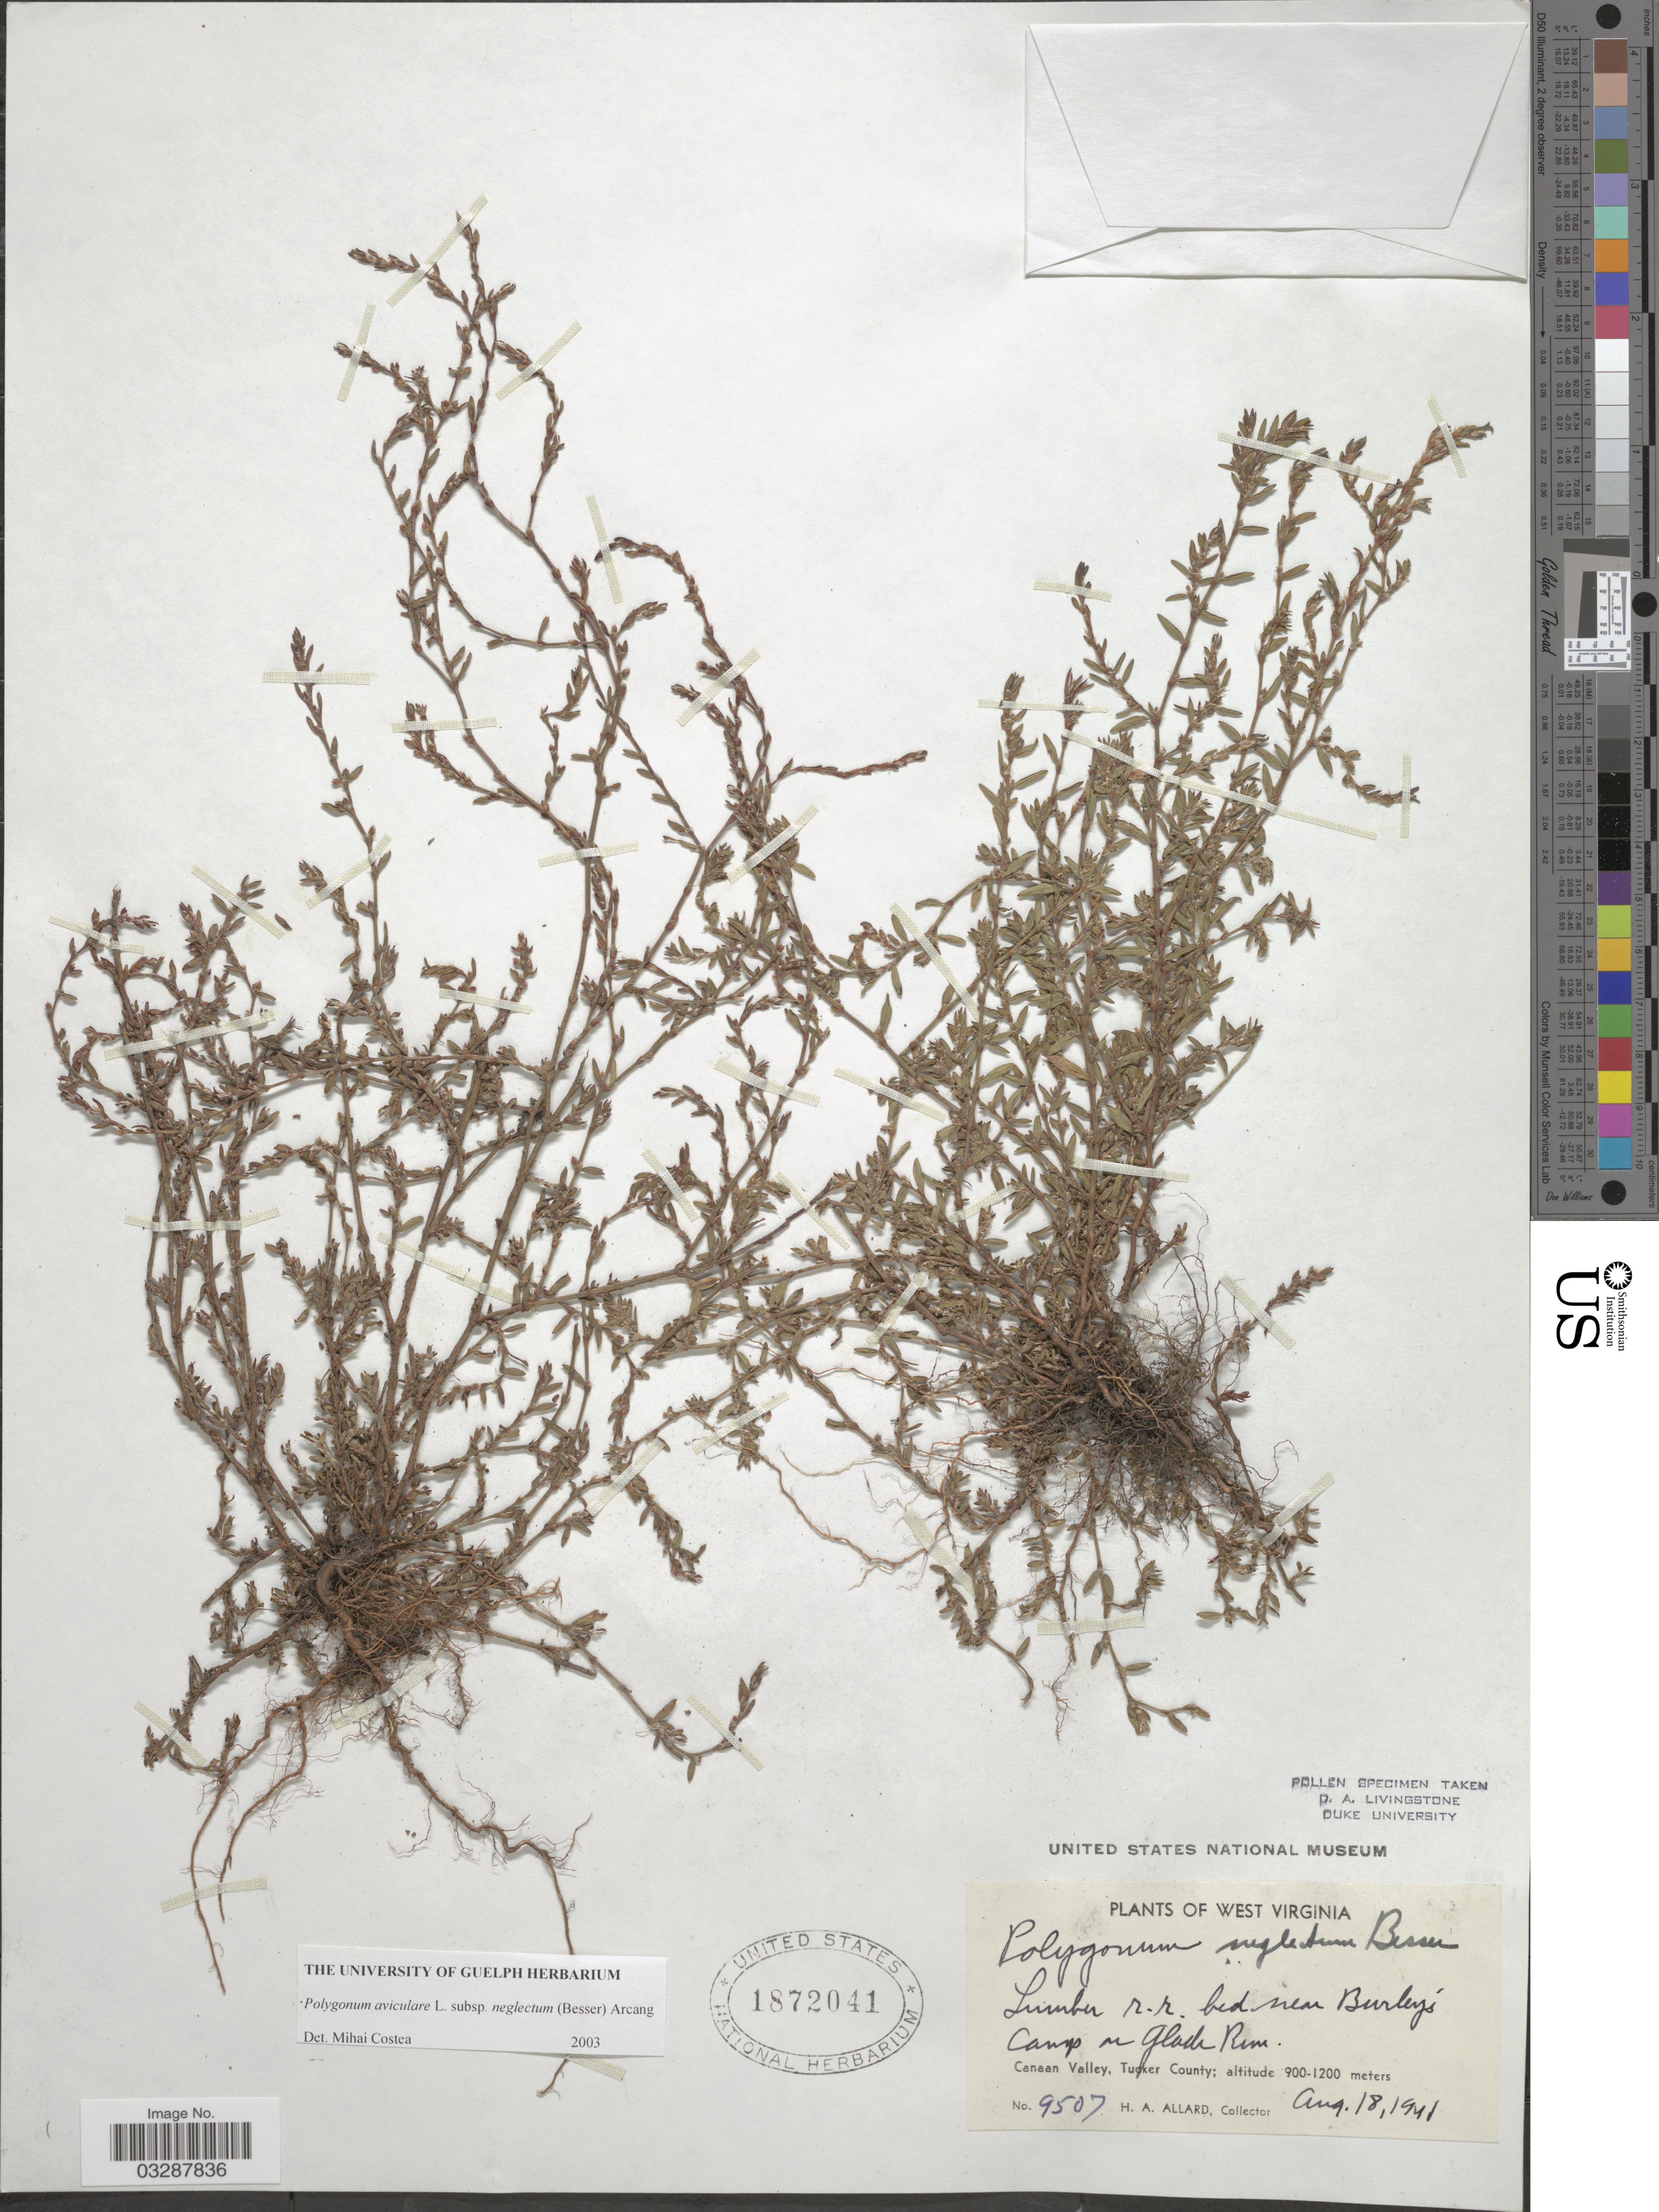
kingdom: Plantae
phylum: Tracheophyta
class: Magnoliopsida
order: Caryophyllales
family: Polygonaceae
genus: Polygonum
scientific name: Polygonum aviculare subsp. neglectum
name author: (Besser) Arcang.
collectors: H. A. Allard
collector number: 9507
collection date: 1941-08-18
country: United States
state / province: West Virginia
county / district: Tucker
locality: Lumber r.r. bed near Burley's Camp on Gluch Run. Canaan Valley, Tucker County.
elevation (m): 900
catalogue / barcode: US 1872041